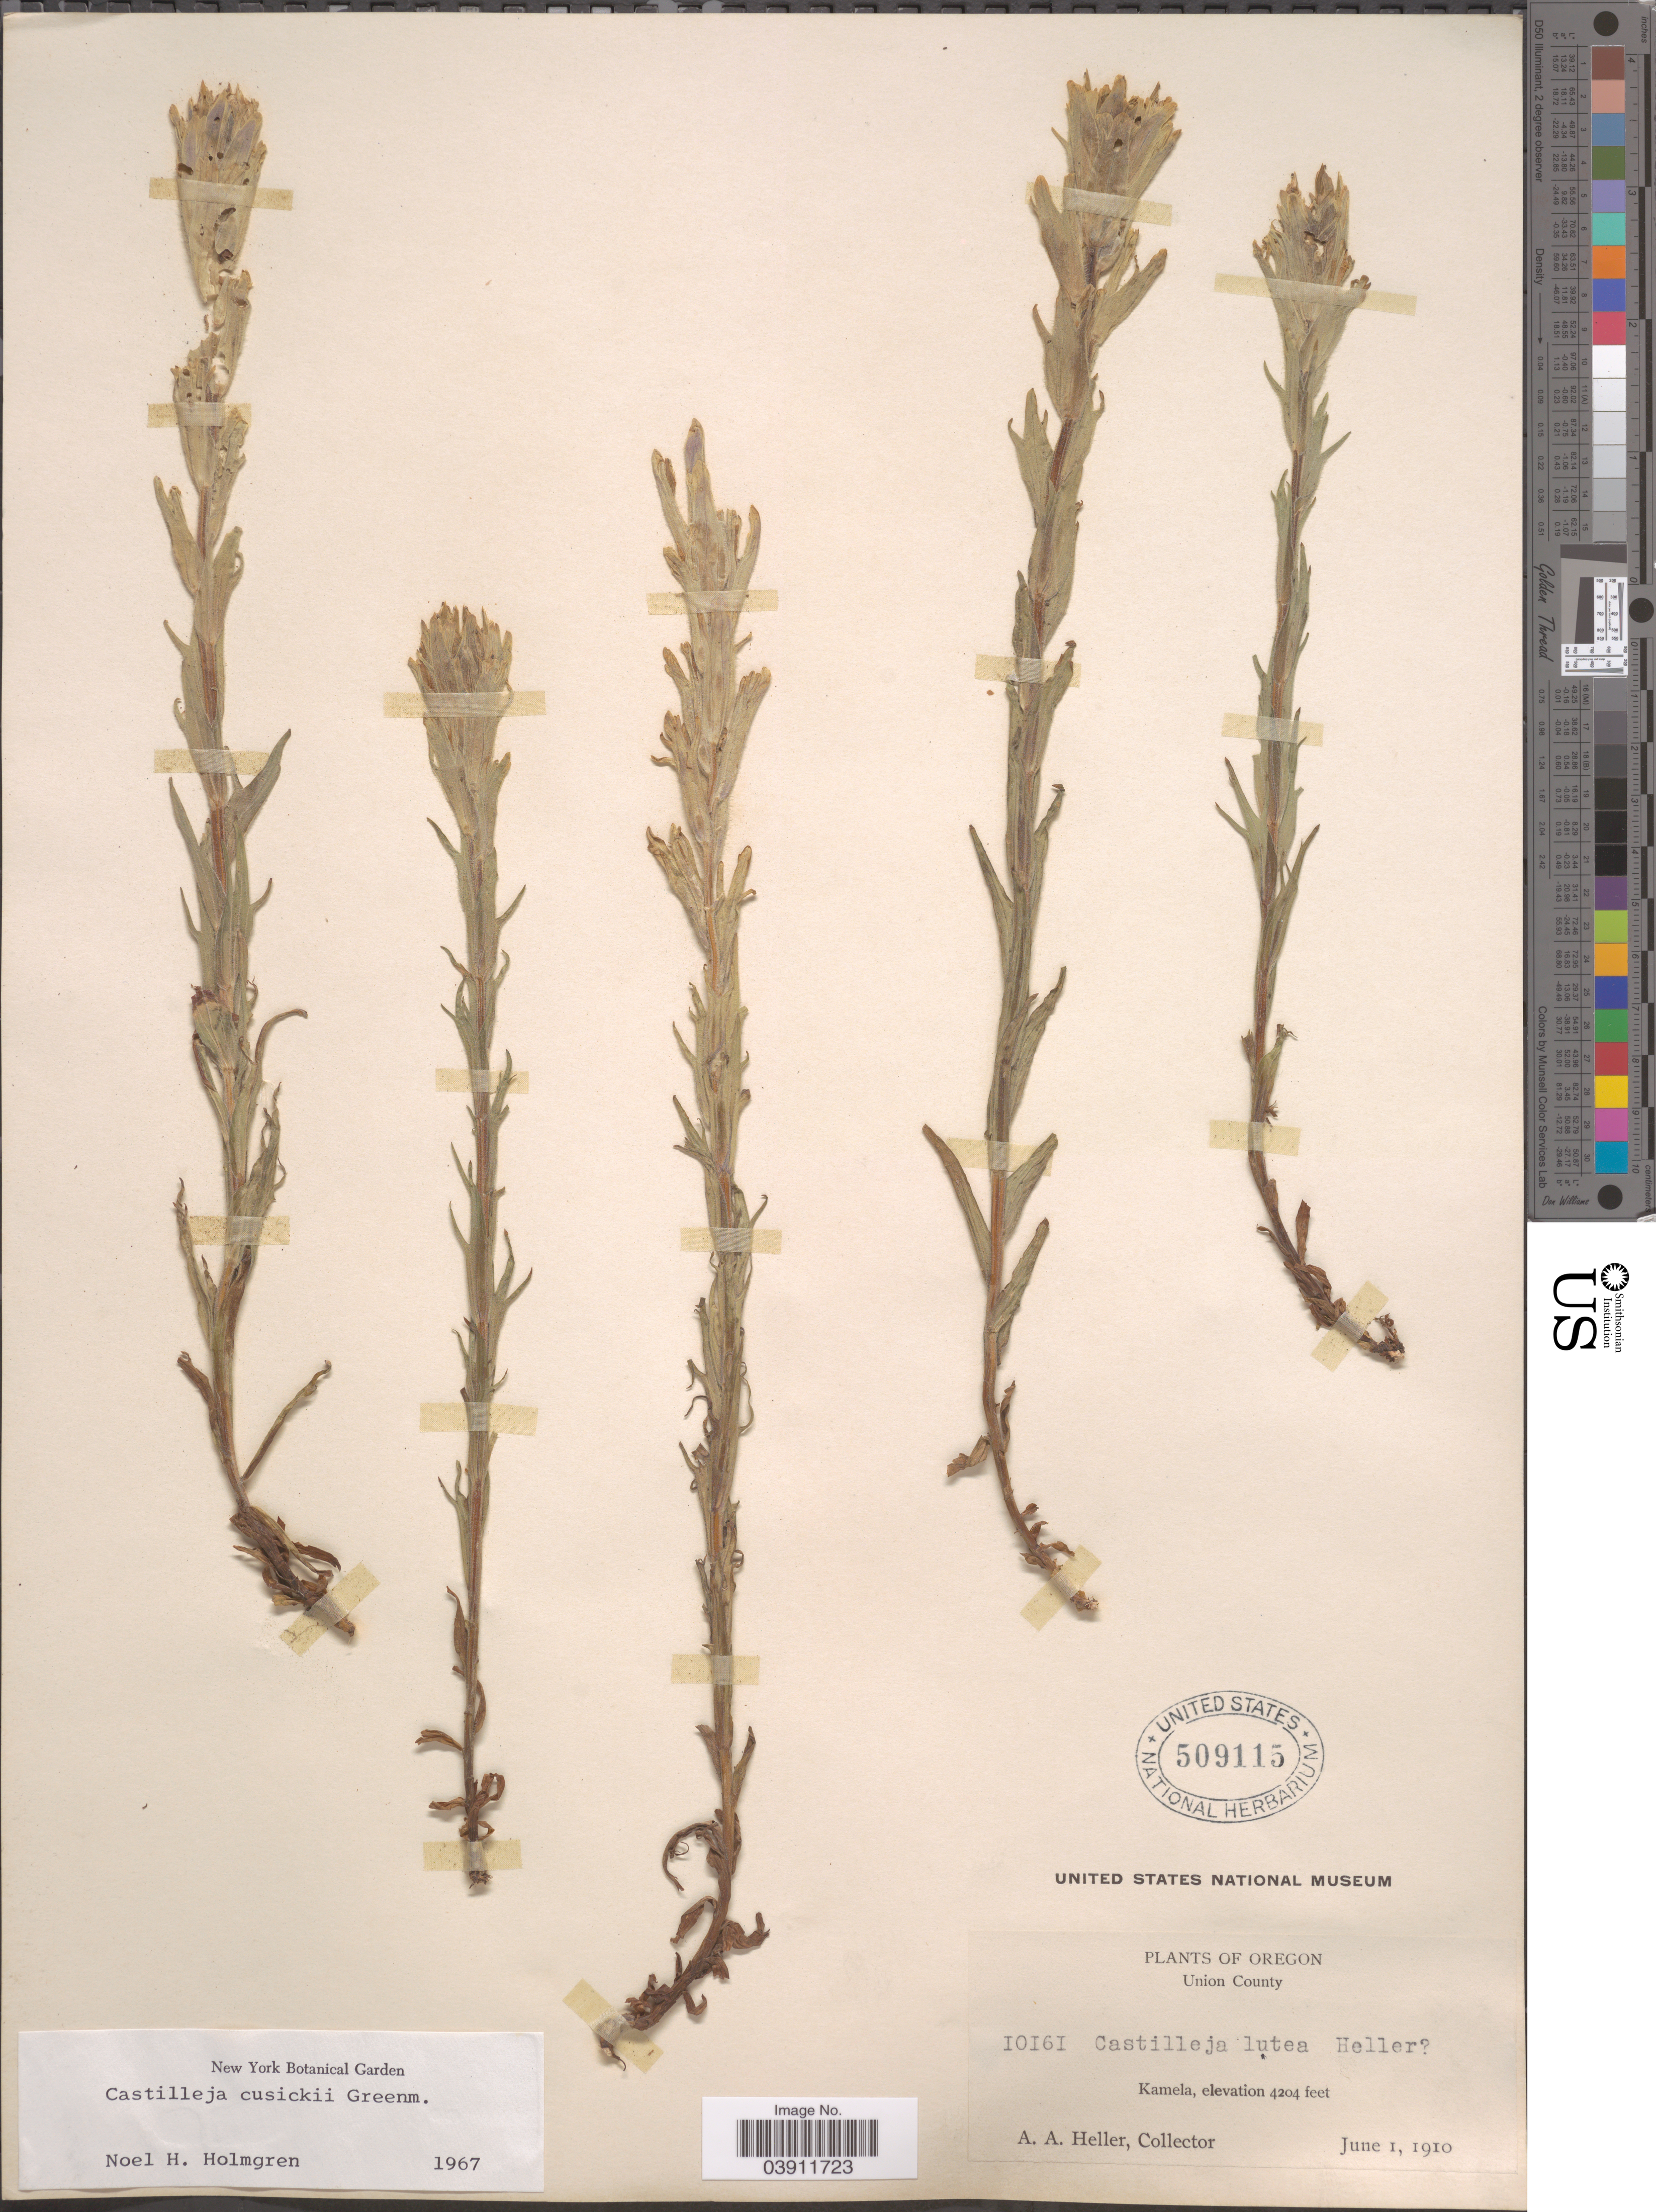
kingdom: Plantae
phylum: Tracheophyta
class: Magnoliopsida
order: Lamiales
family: Orobanchaceae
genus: Castilleja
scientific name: Castilleja cusickii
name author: Greenm.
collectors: A. A. Heller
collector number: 10161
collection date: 1910-06-01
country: United States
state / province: Oregon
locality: Union County. Kamela.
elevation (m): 1281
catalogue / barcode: US 509115